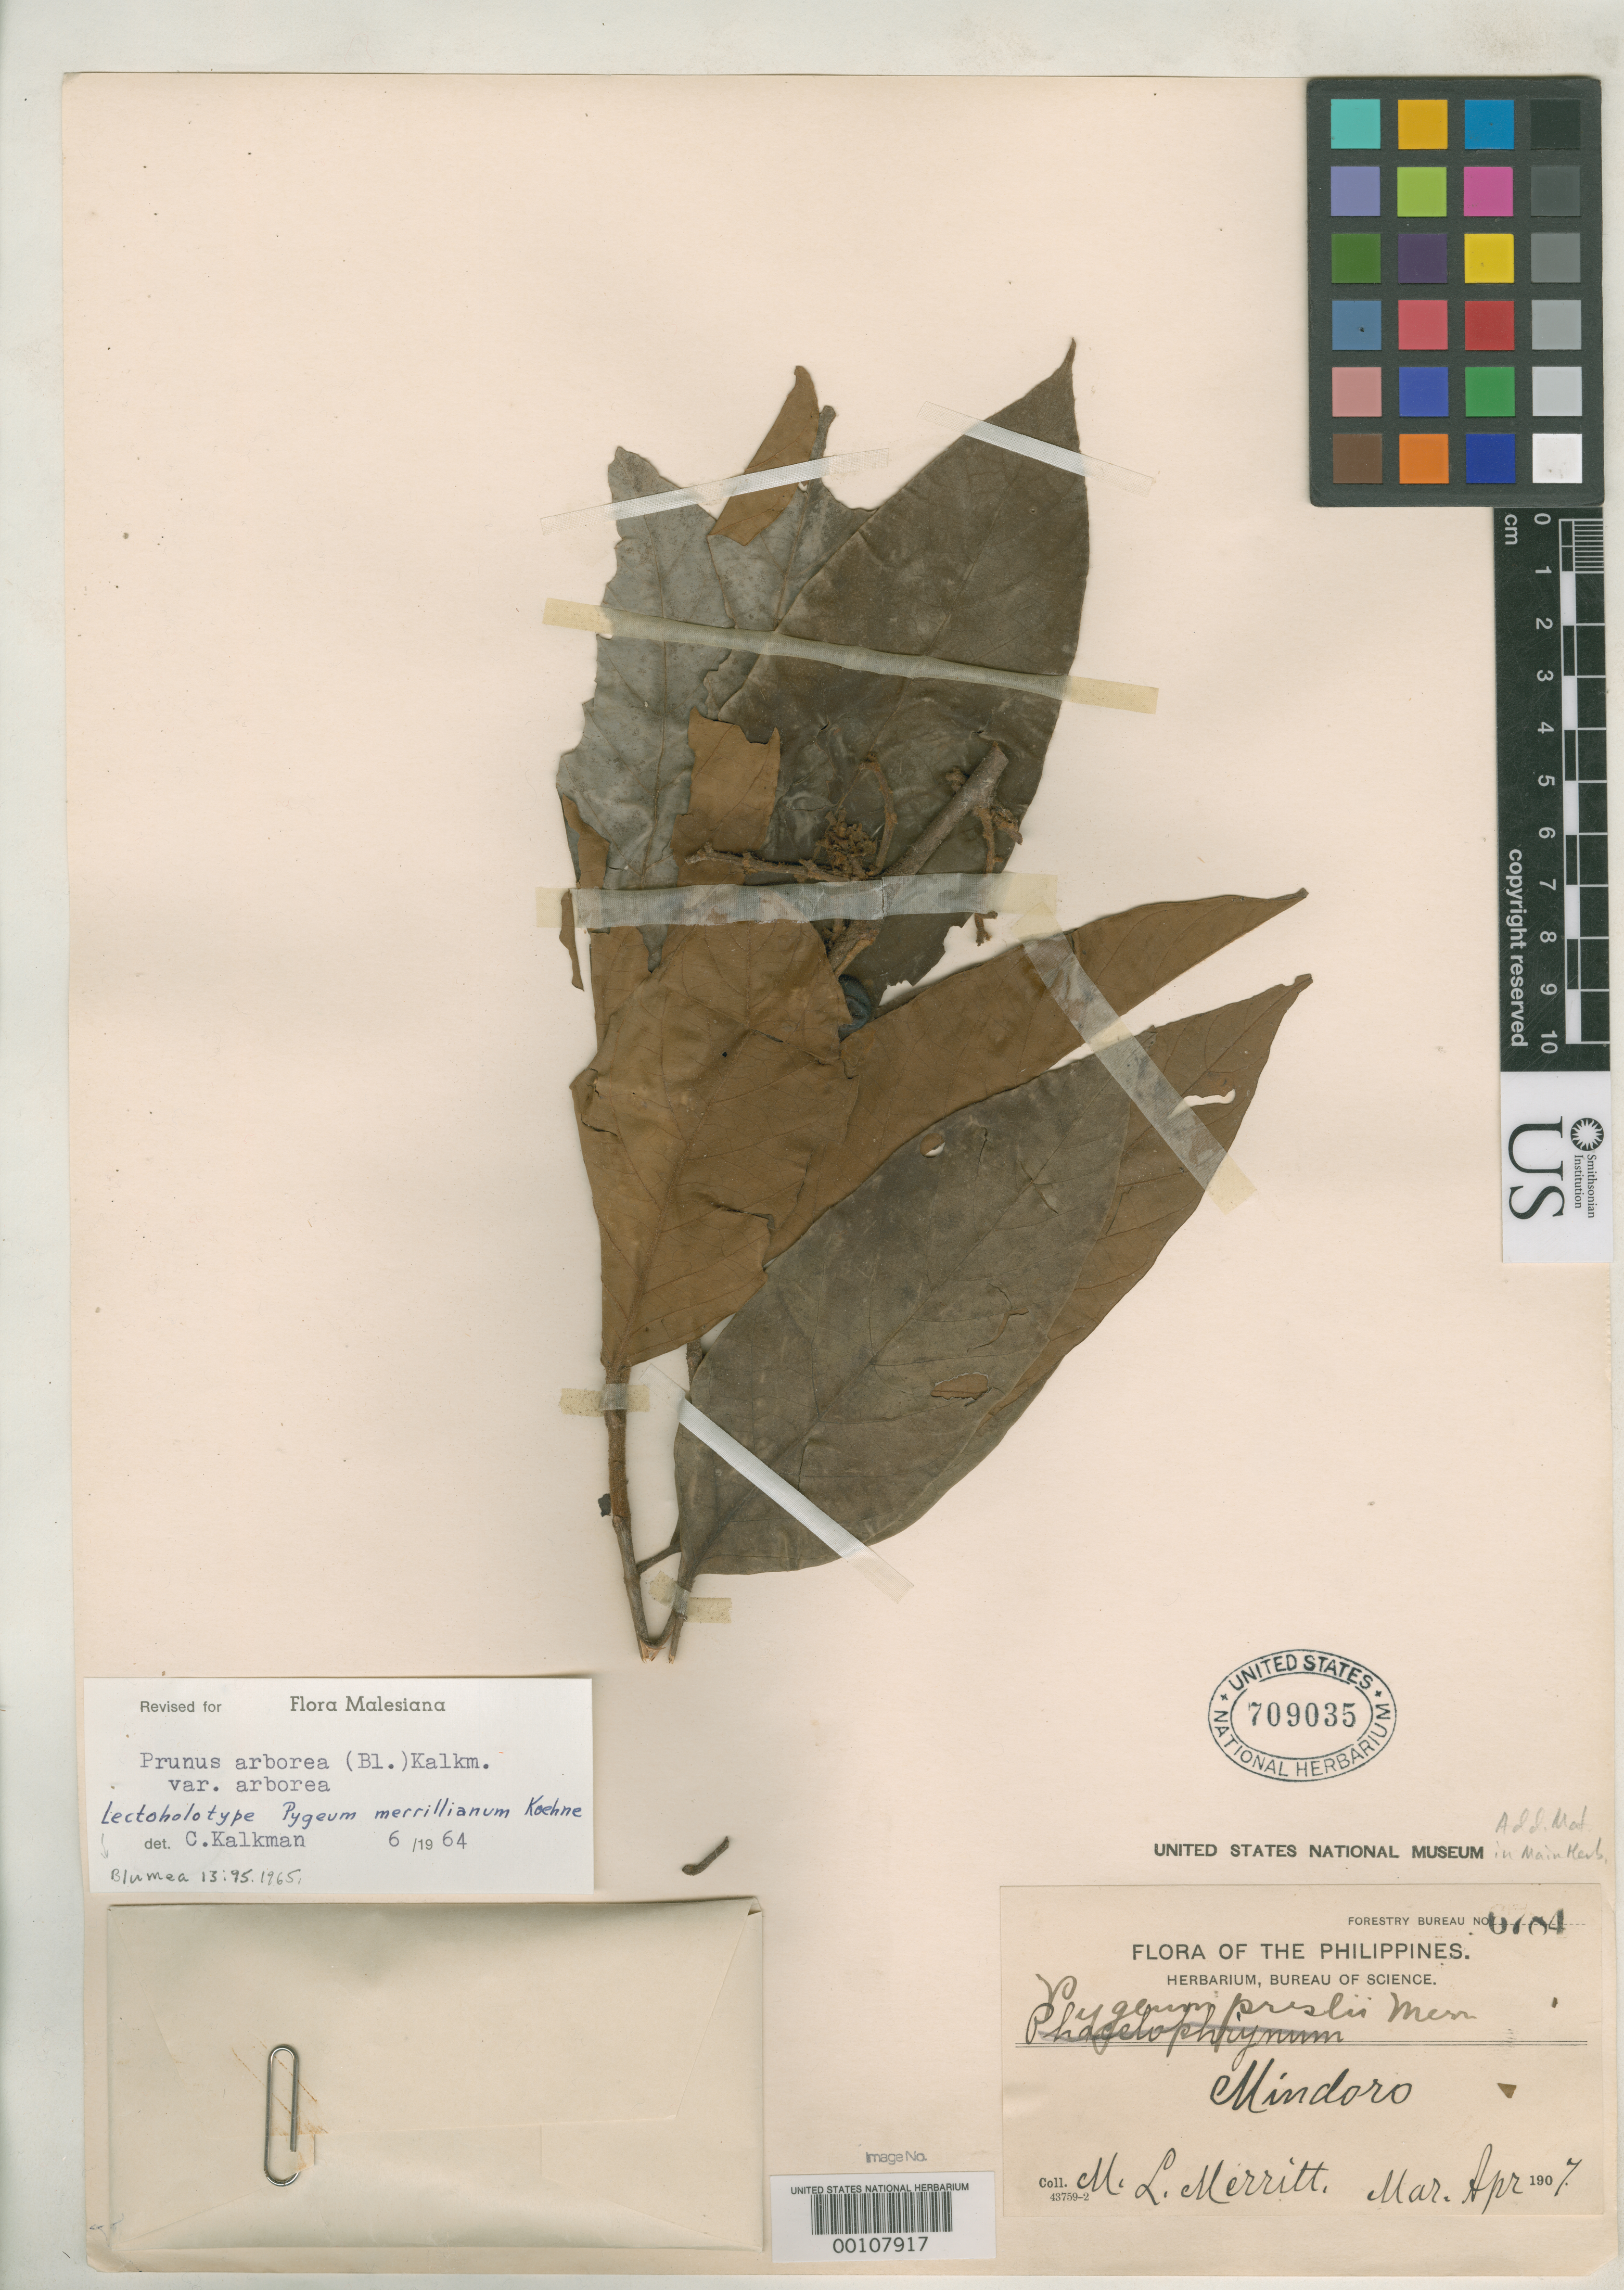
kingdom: Plantae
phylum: Tracheophyta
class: Magnoliopsida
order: Rosales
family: Rosaceae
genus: Pygeum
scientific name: Pygeum merrillianum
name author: Koehne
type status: Lectotype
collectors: M. L. Merritt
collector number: For. Bur. 6784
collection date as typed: Mar 1907 to -- Apr 1907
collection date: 1907-03/1907-04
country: Philippines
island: Mindoro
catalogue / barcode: US 709035